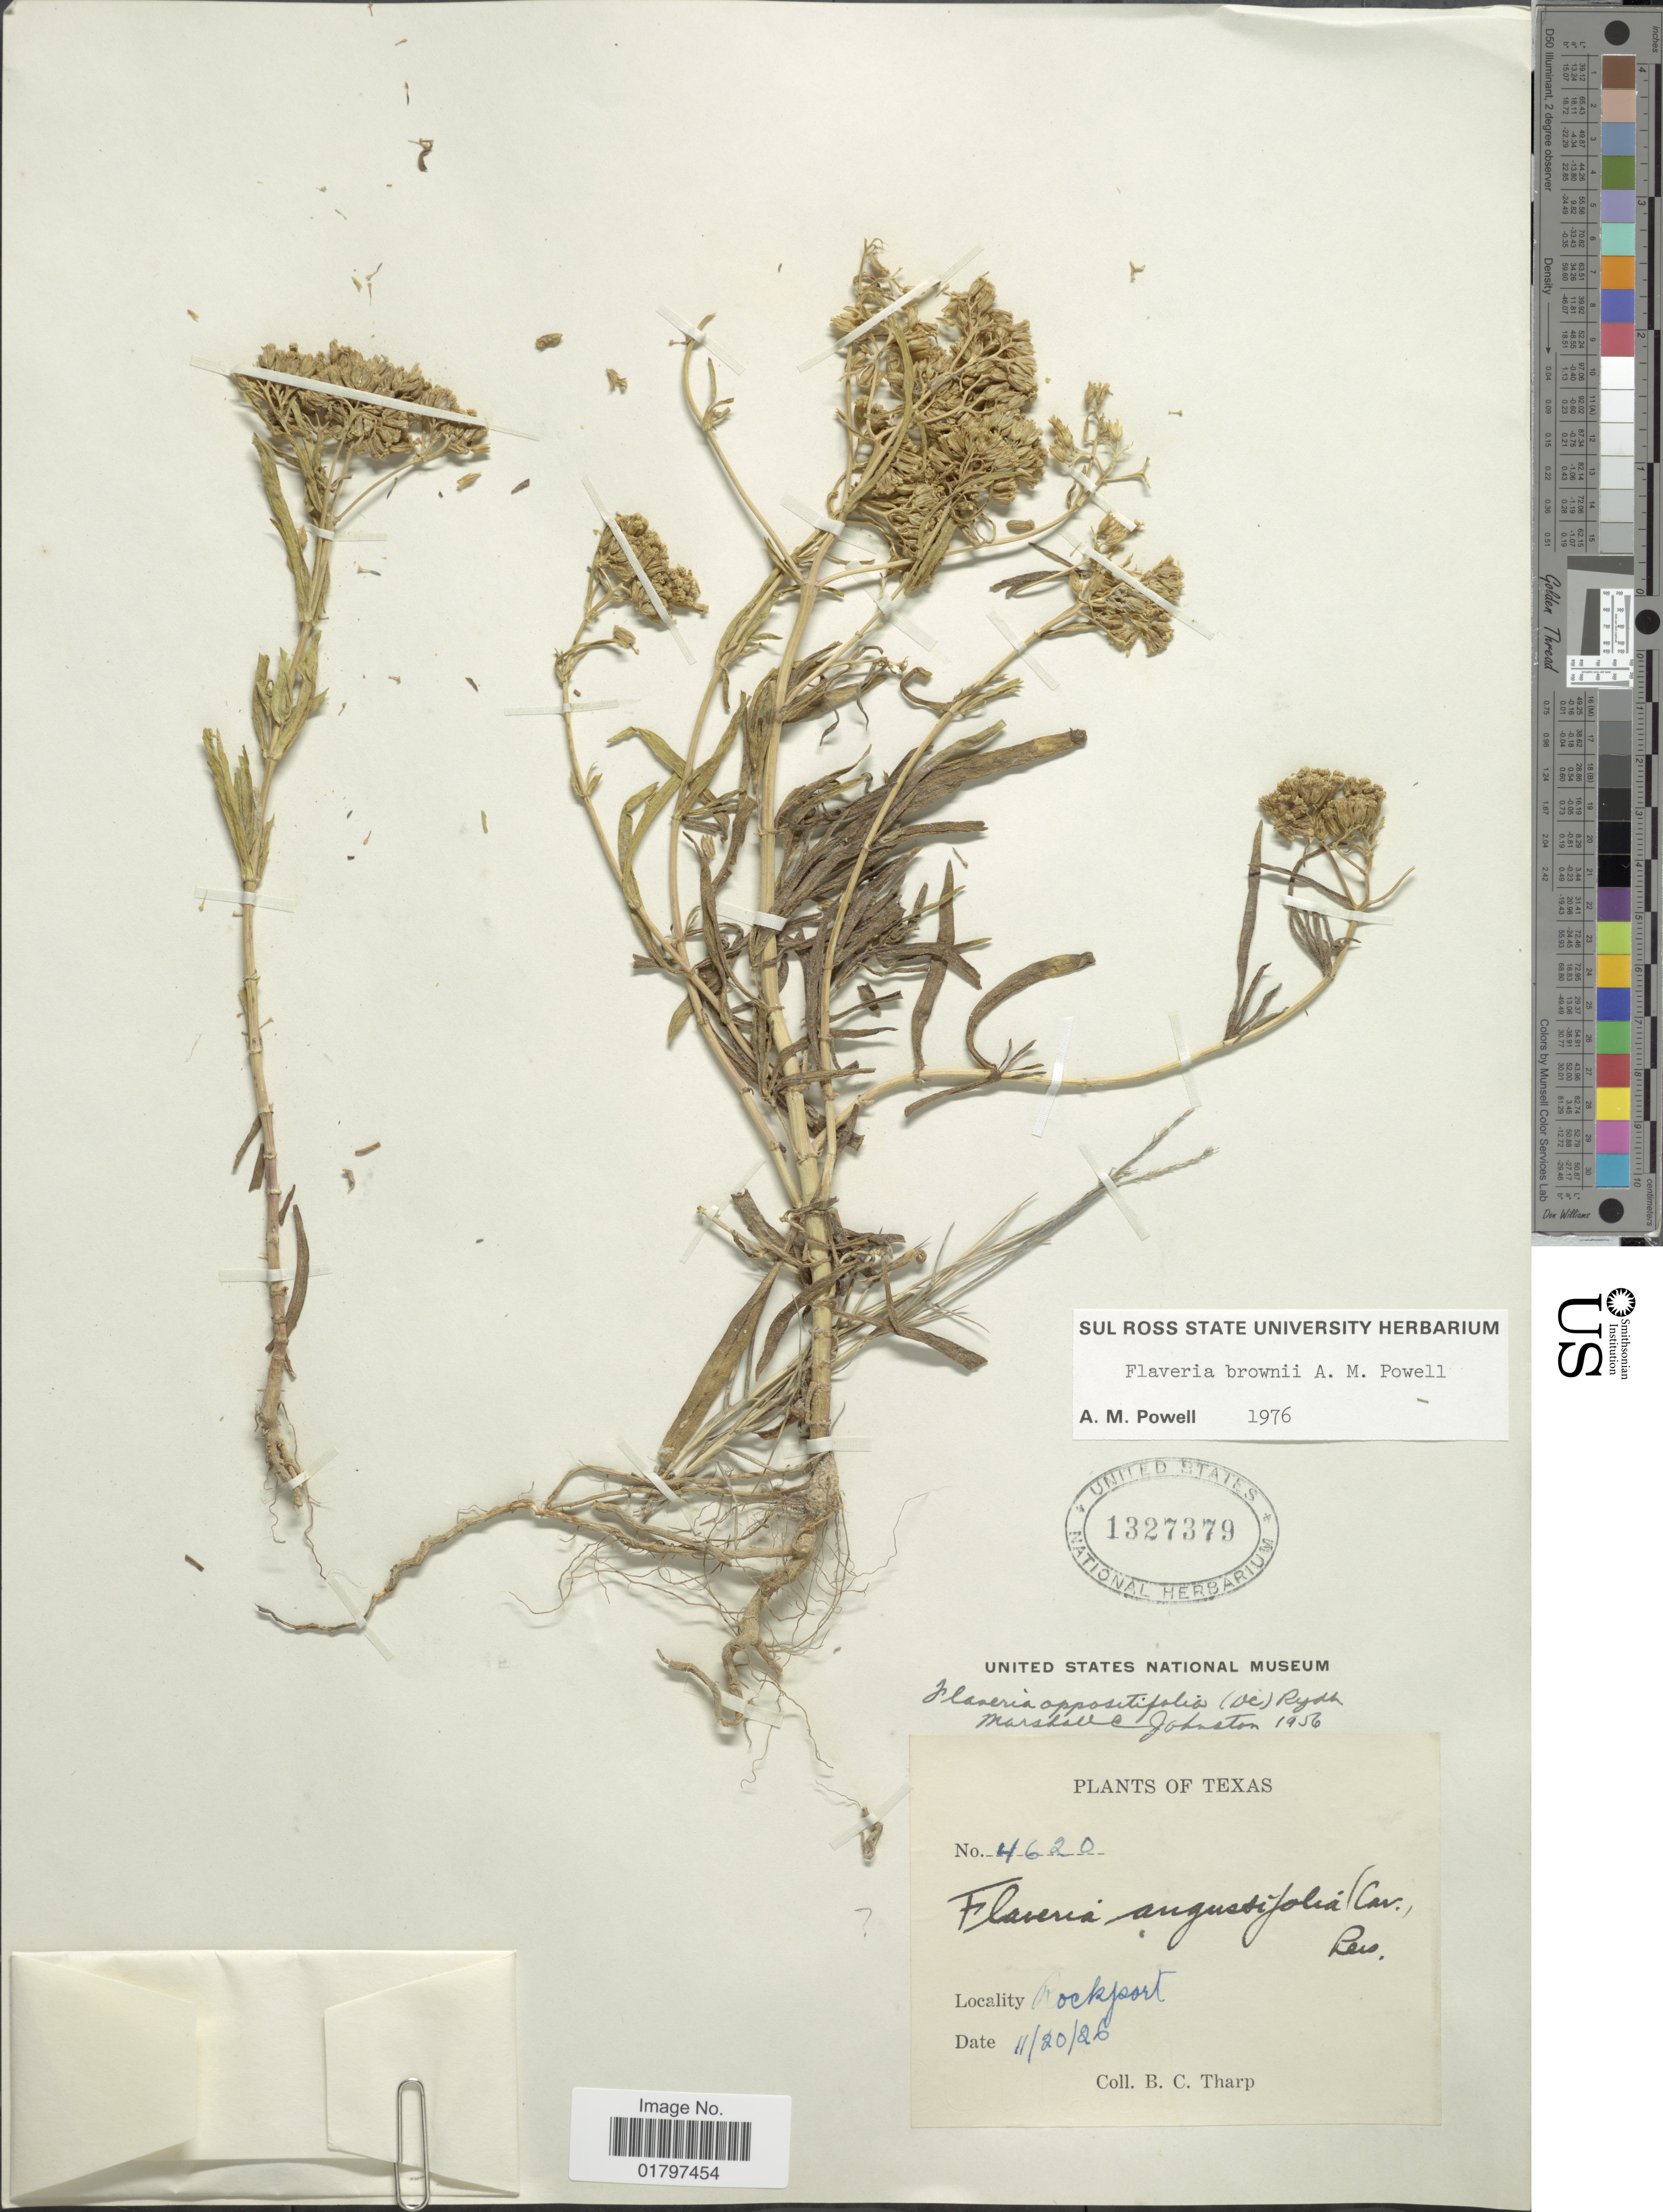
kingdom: Plantae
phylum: Tracheophyta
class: Magnoliopsida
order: Asterales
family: Asteraceae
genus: Flaveria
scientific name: Flaveria brownii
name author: A.M. Powell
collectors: B. C. Tharp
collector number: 4620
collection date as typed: Transcribed d/m/y: 20/11/26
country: United States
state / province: Texas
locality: Rockport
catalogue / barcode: US 1327379